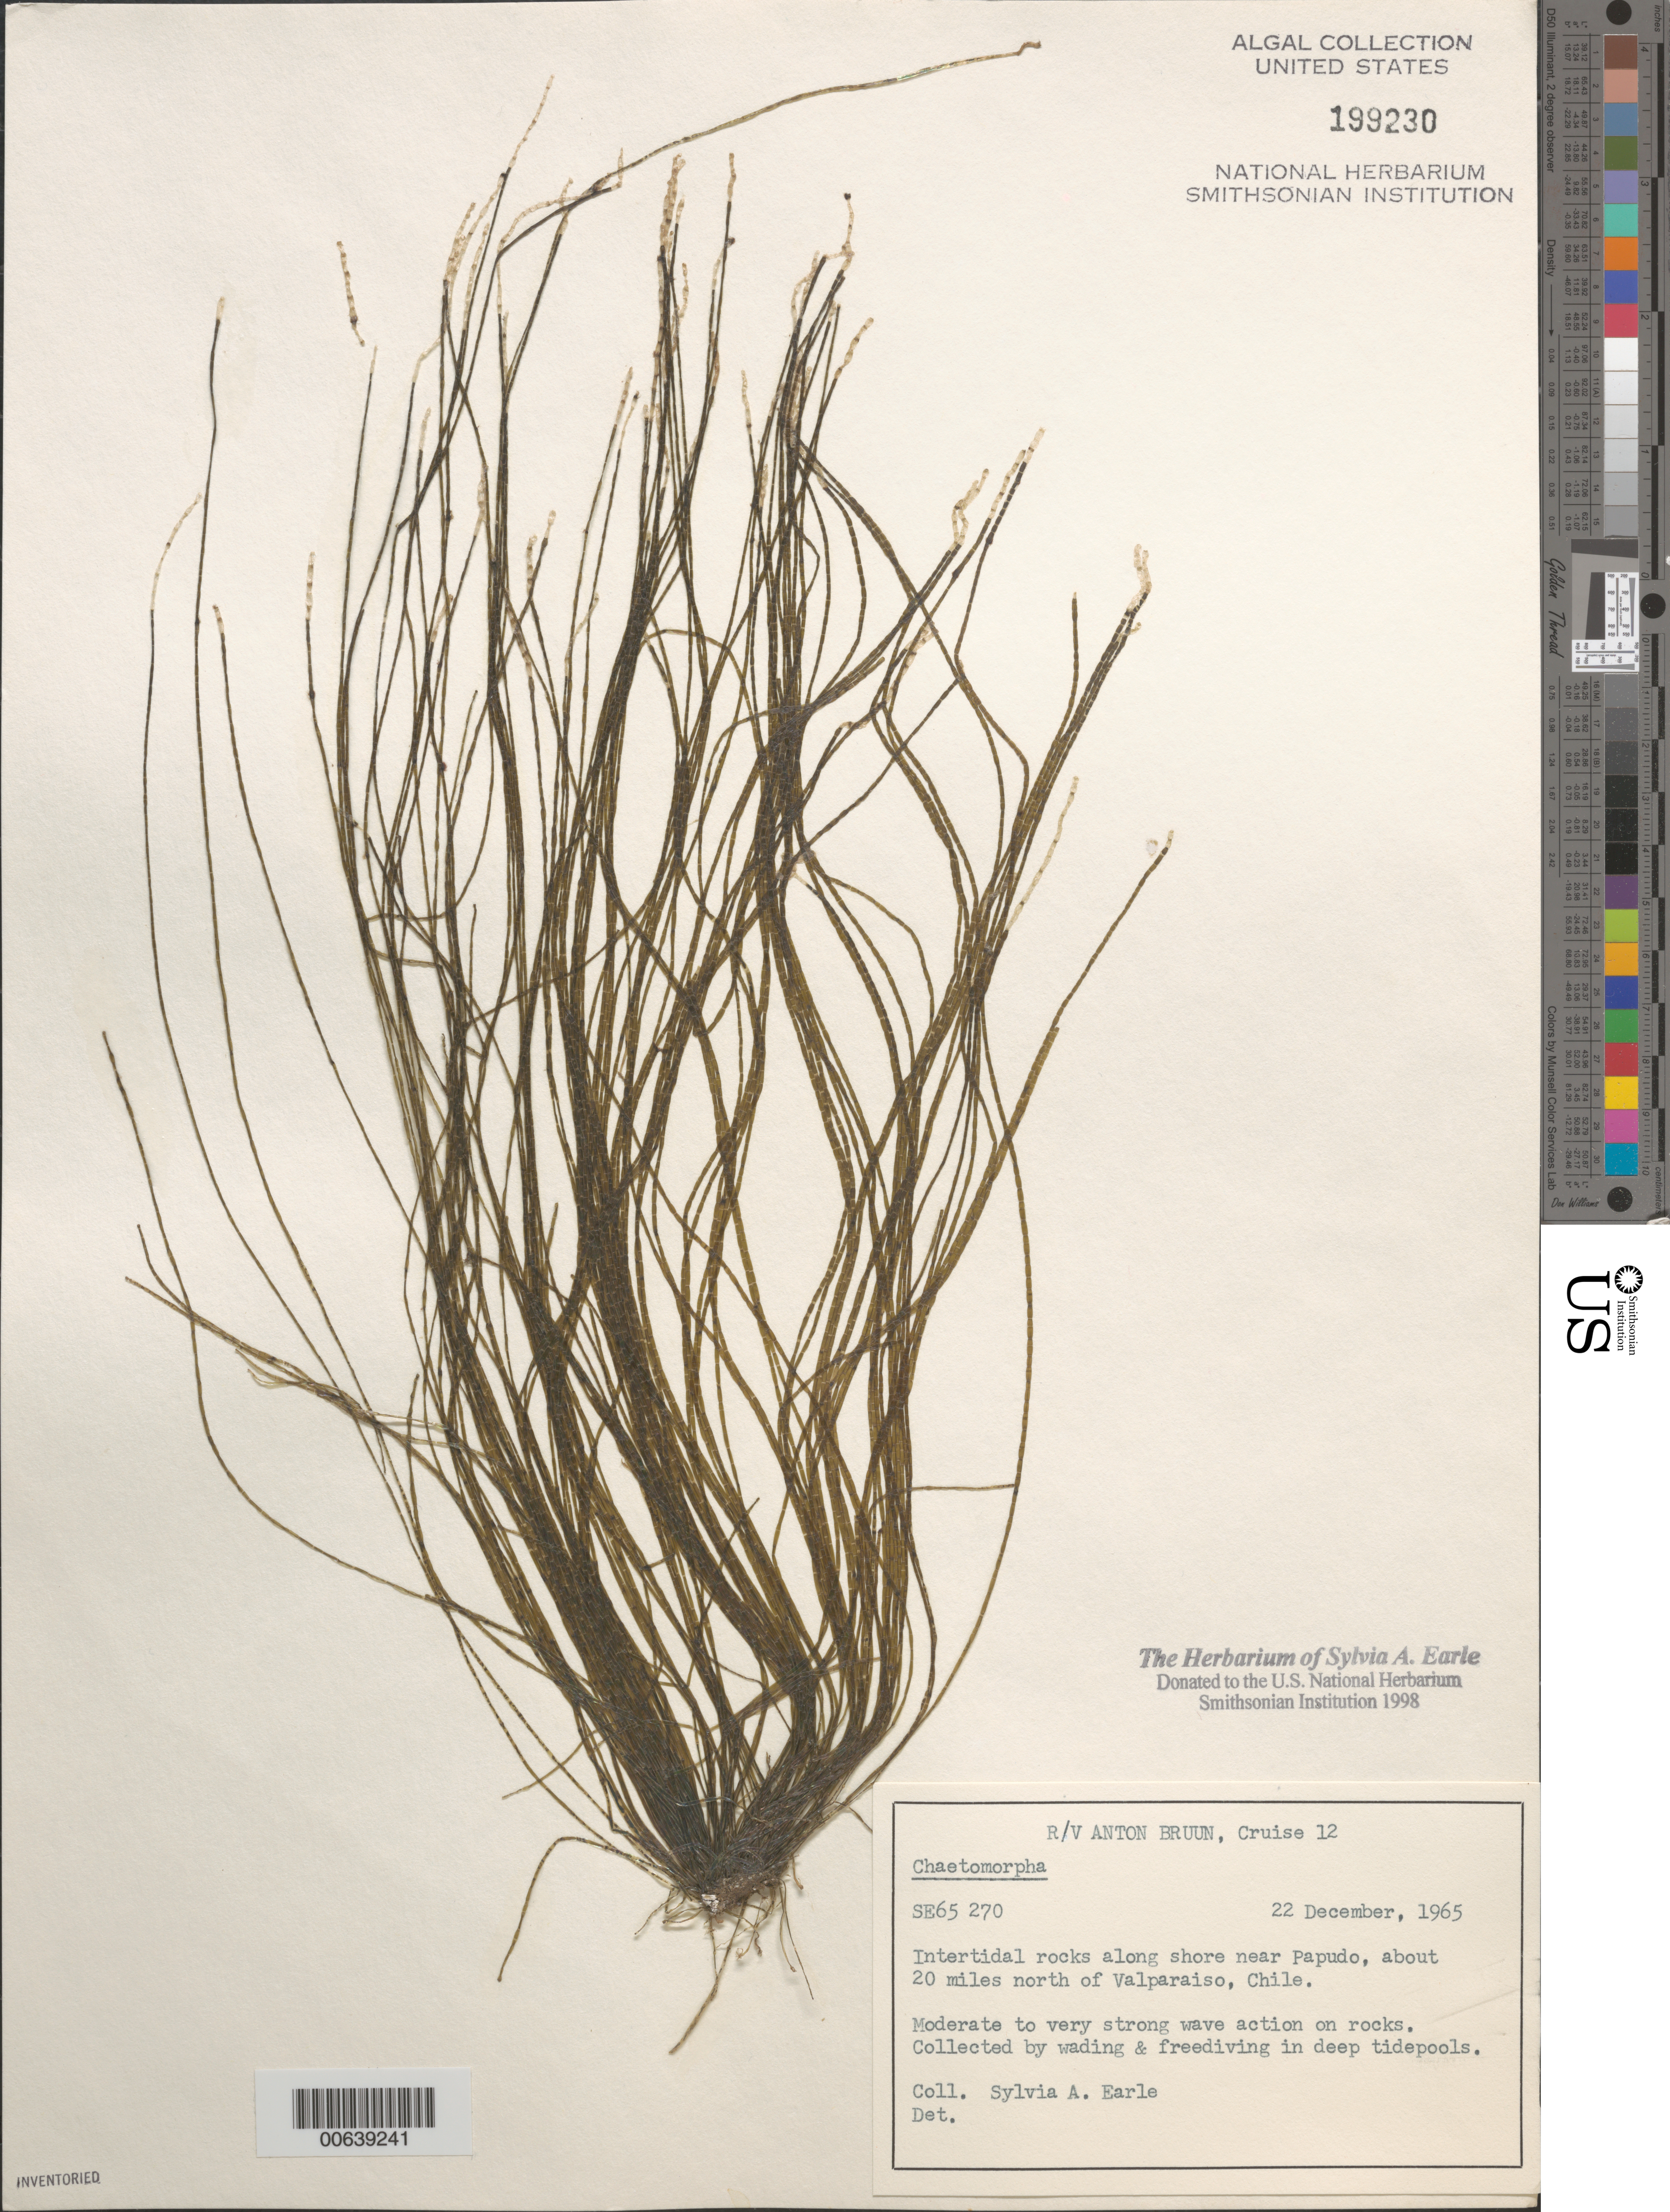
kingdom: Plantae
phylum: Chlorophyta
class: Ulvophyceae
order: Cladophorales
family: Cladophoraceae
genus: Chaetomorpha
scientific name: Chaetomorpha sp.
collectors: S. A. Earle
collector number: SE 65270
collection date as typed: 22 Dec 1965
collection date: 1965-12-22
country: Chile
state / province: Valparaíso (V)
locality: Near Papudo, ca. 20 miles north of Valparaiso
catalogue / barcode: US 199230